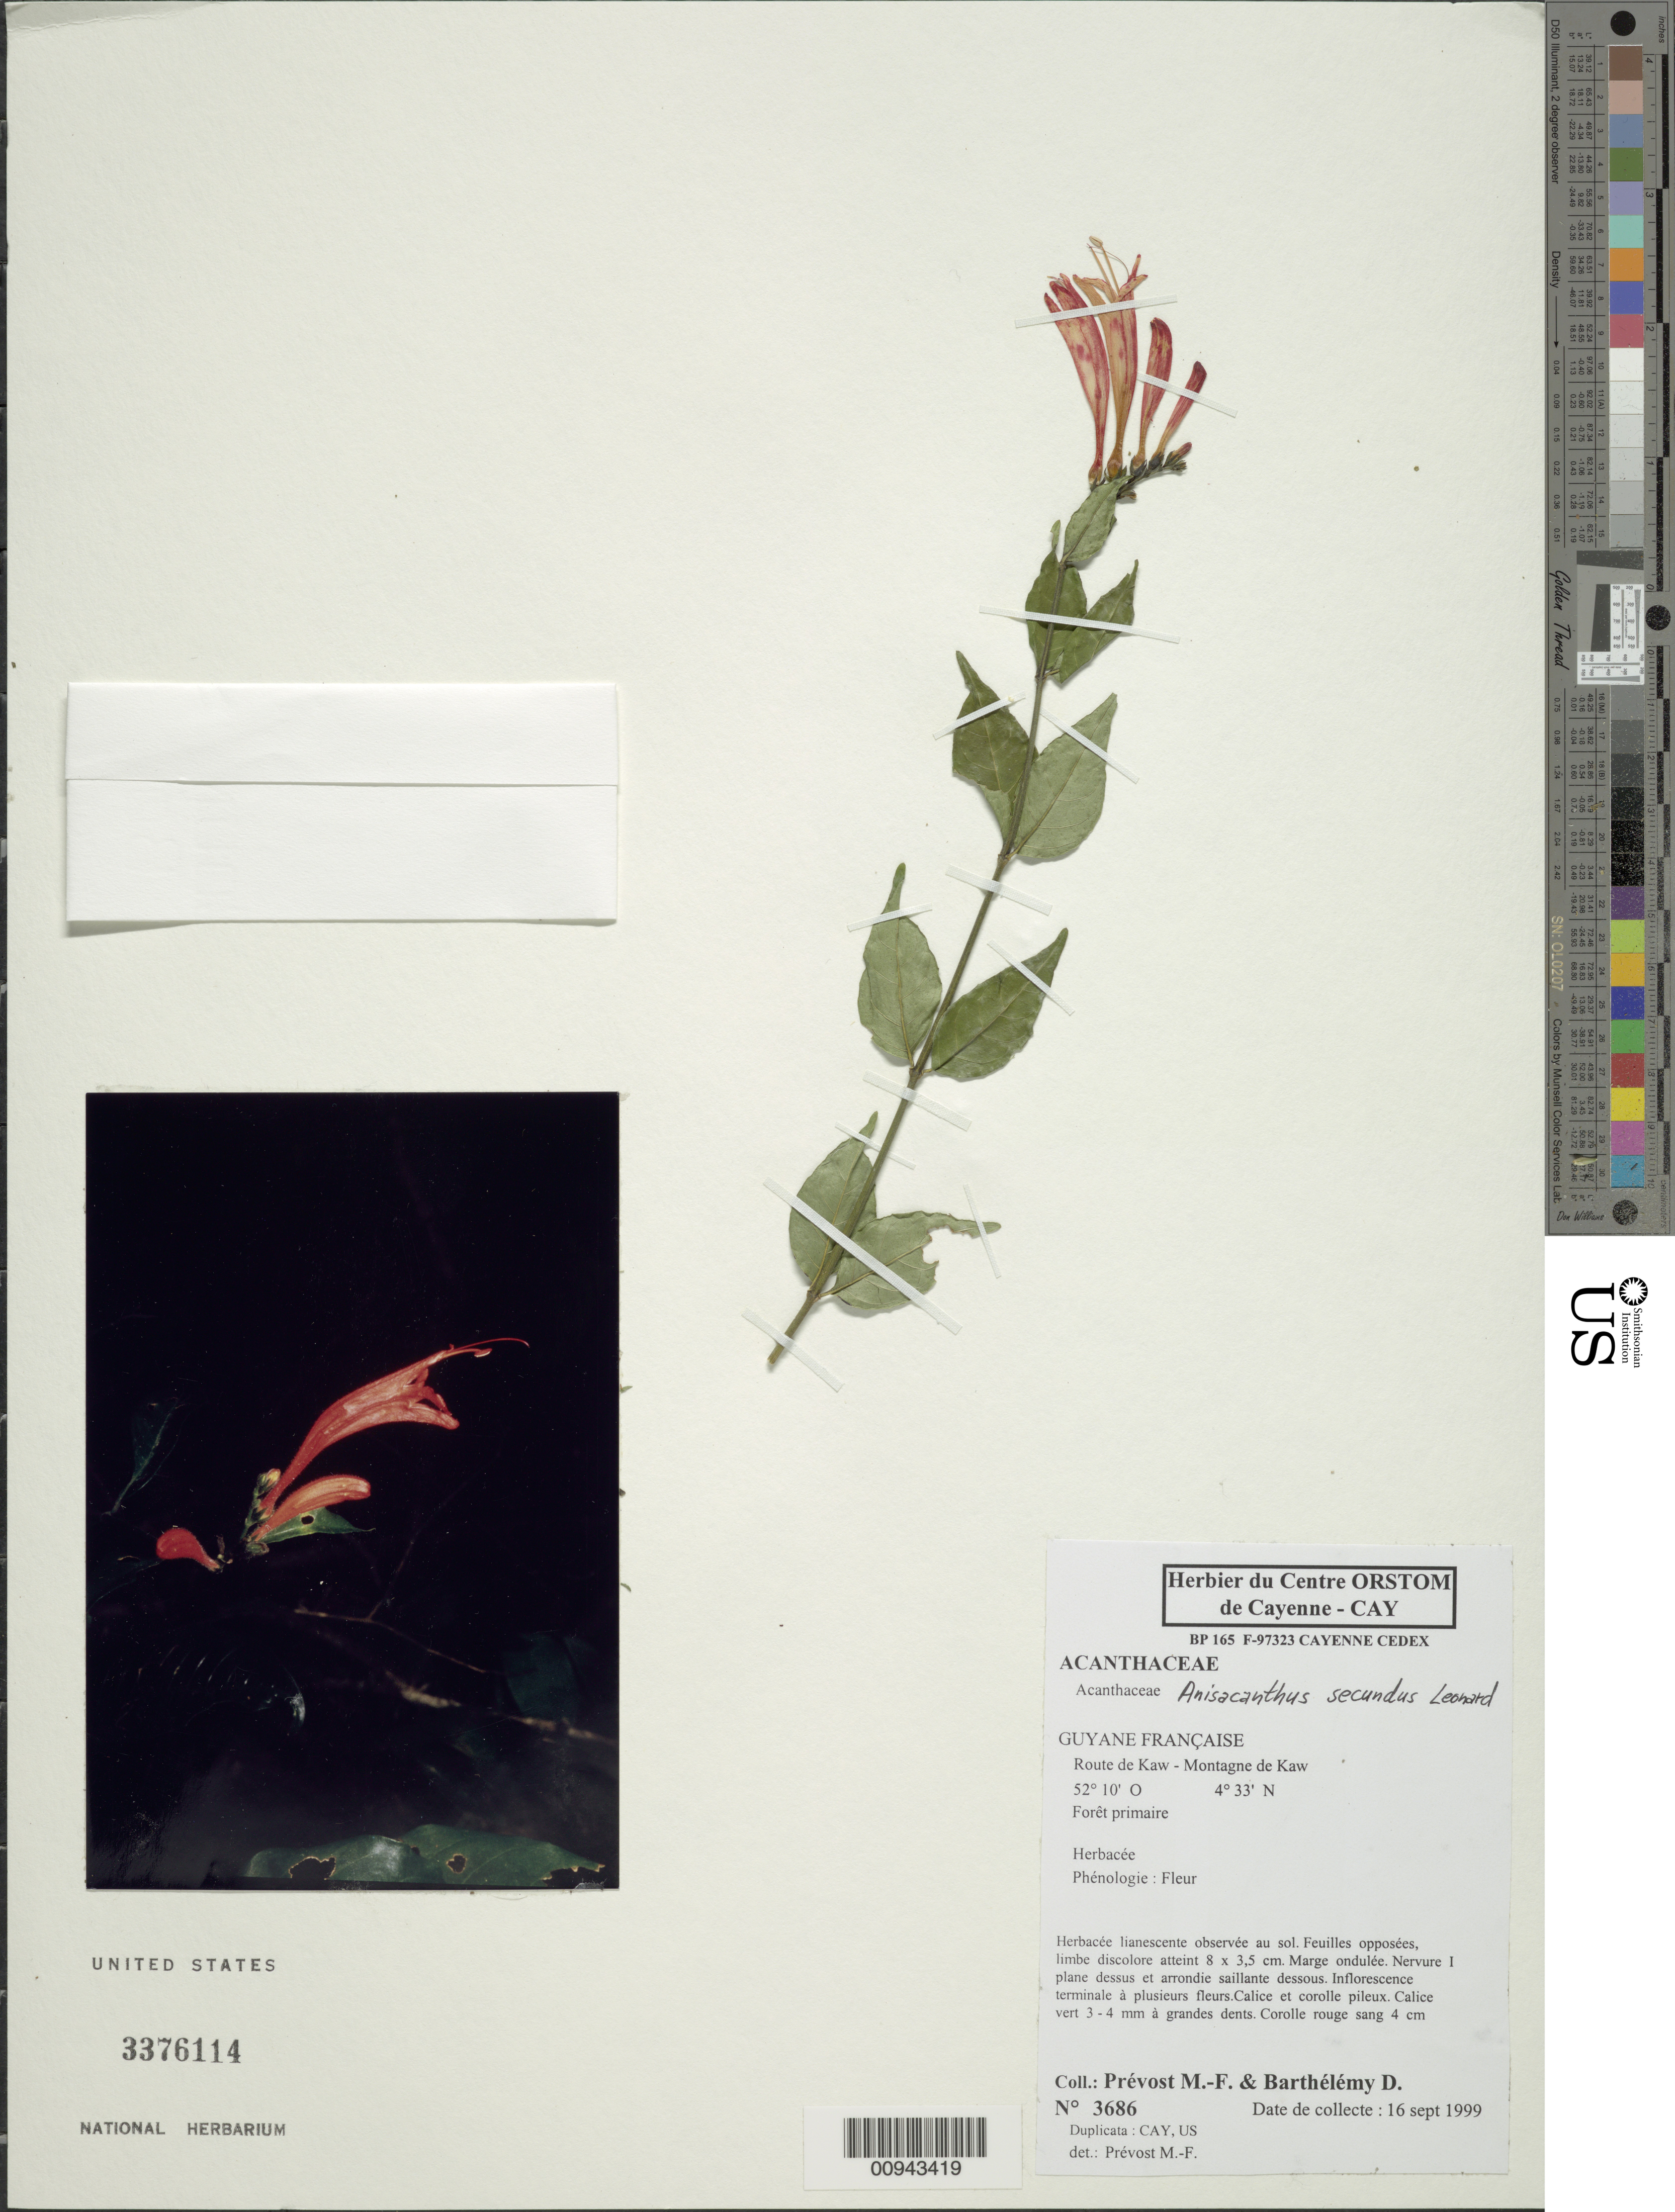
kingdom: Plantae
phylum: Tracheophyta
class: Magnoliopsida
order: Lamiales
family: Acanthaceae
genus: Anisacanthus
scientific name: Anisacanthus secundus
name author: Leonard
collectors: M.-F. Prévost & D. Barthelémy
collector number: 3686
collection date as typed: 16-Sep-99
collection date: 1999-09-16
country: French Guiana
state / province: Cayenne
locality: Route de Kaw - Montagne de Kaw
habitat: Foret primaire; observee au sol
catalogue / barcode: US 3376114